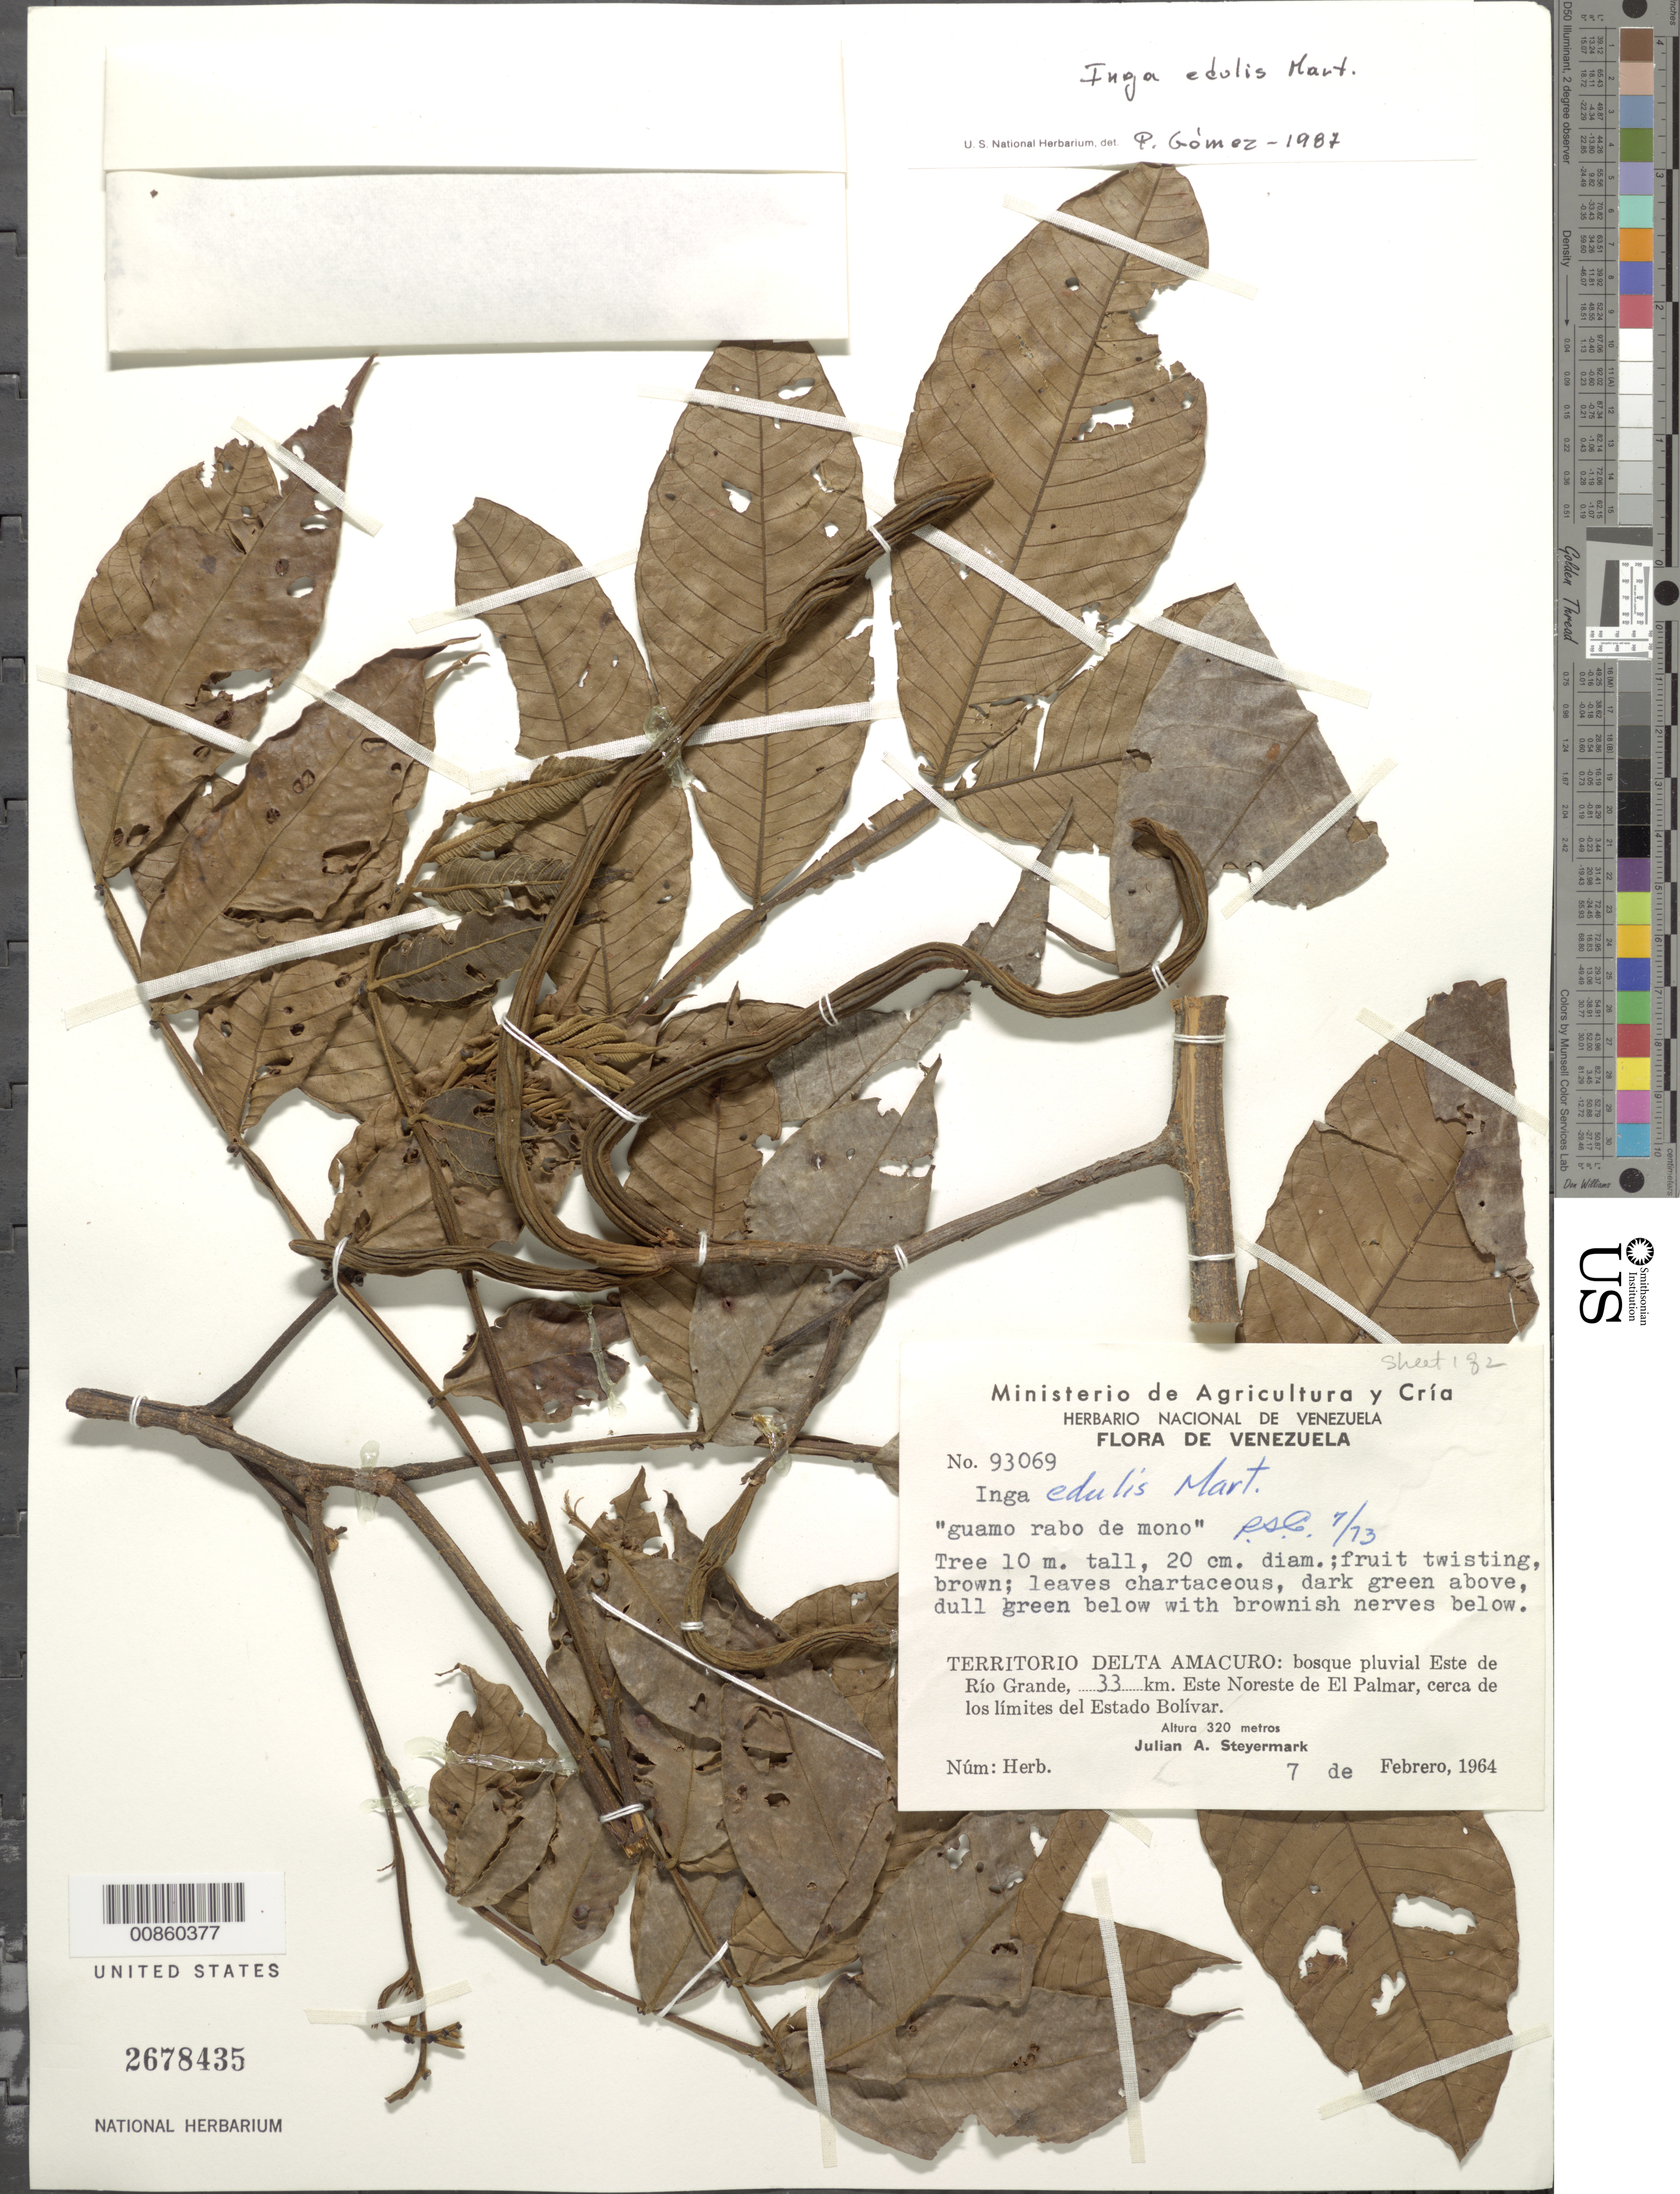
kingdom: Plantae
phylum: Tracheophyta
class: Magnoliopsida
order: Fabales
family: Fabaceae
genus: Inga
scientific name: Inga edulis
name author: Mart.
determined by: Cowan, R. S.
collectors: J. Steyermark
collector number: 93069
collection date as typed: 7-Feb-64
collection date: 1964-02-07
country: Venezuela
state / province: Delta Amacuro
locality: Este de Río Grande, 33 km ENE de El Palmar, cerca de los limites del Estado Bolívar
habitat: Bosque pluvial.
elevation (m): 320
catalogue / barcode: US 2678435